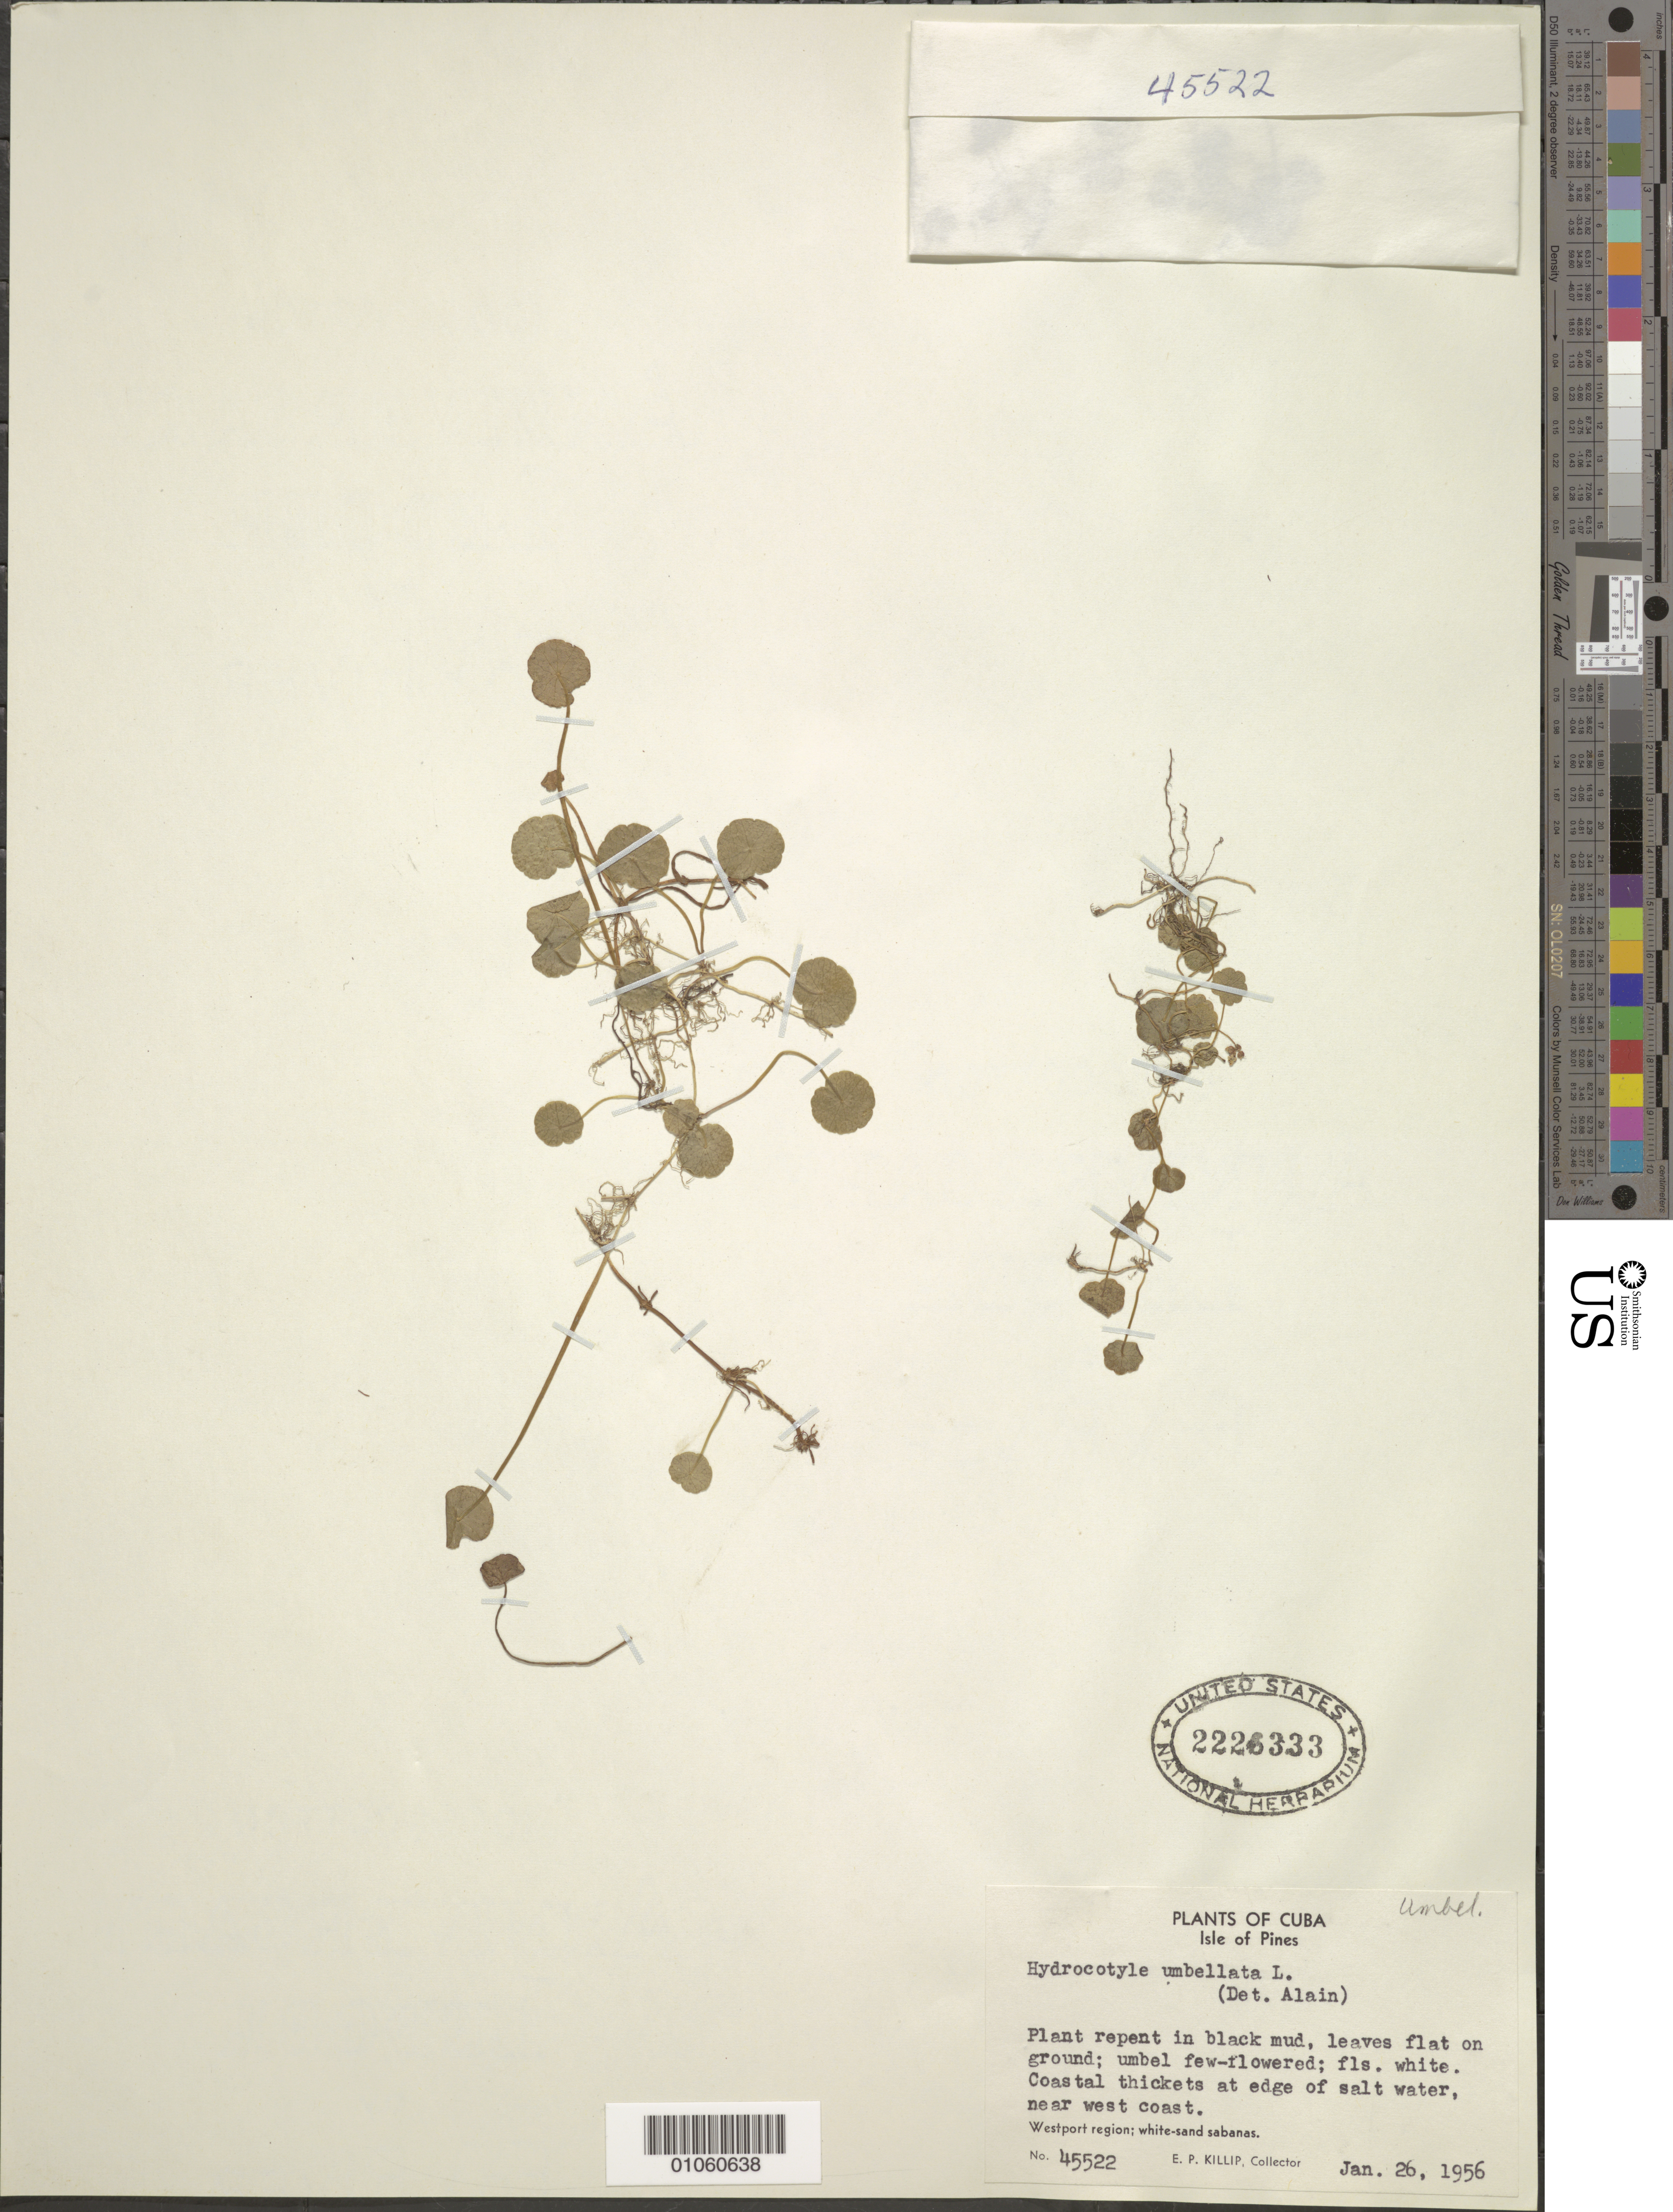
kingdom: Plantae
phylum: Tracheophyta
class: Magnoliopsida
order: Apiales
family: Araliaceae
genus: Hydrocotyle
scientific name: Hydrocotyle umbellata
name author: L.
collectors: E. P. Killip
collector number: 45522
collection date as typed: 26 Jan 1956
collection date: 1956-01-26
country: Cuba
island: Isla de la Juventud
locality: Westport region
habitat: Coastal thickets at edge of salt water, near west coast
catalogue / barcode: US 2226333